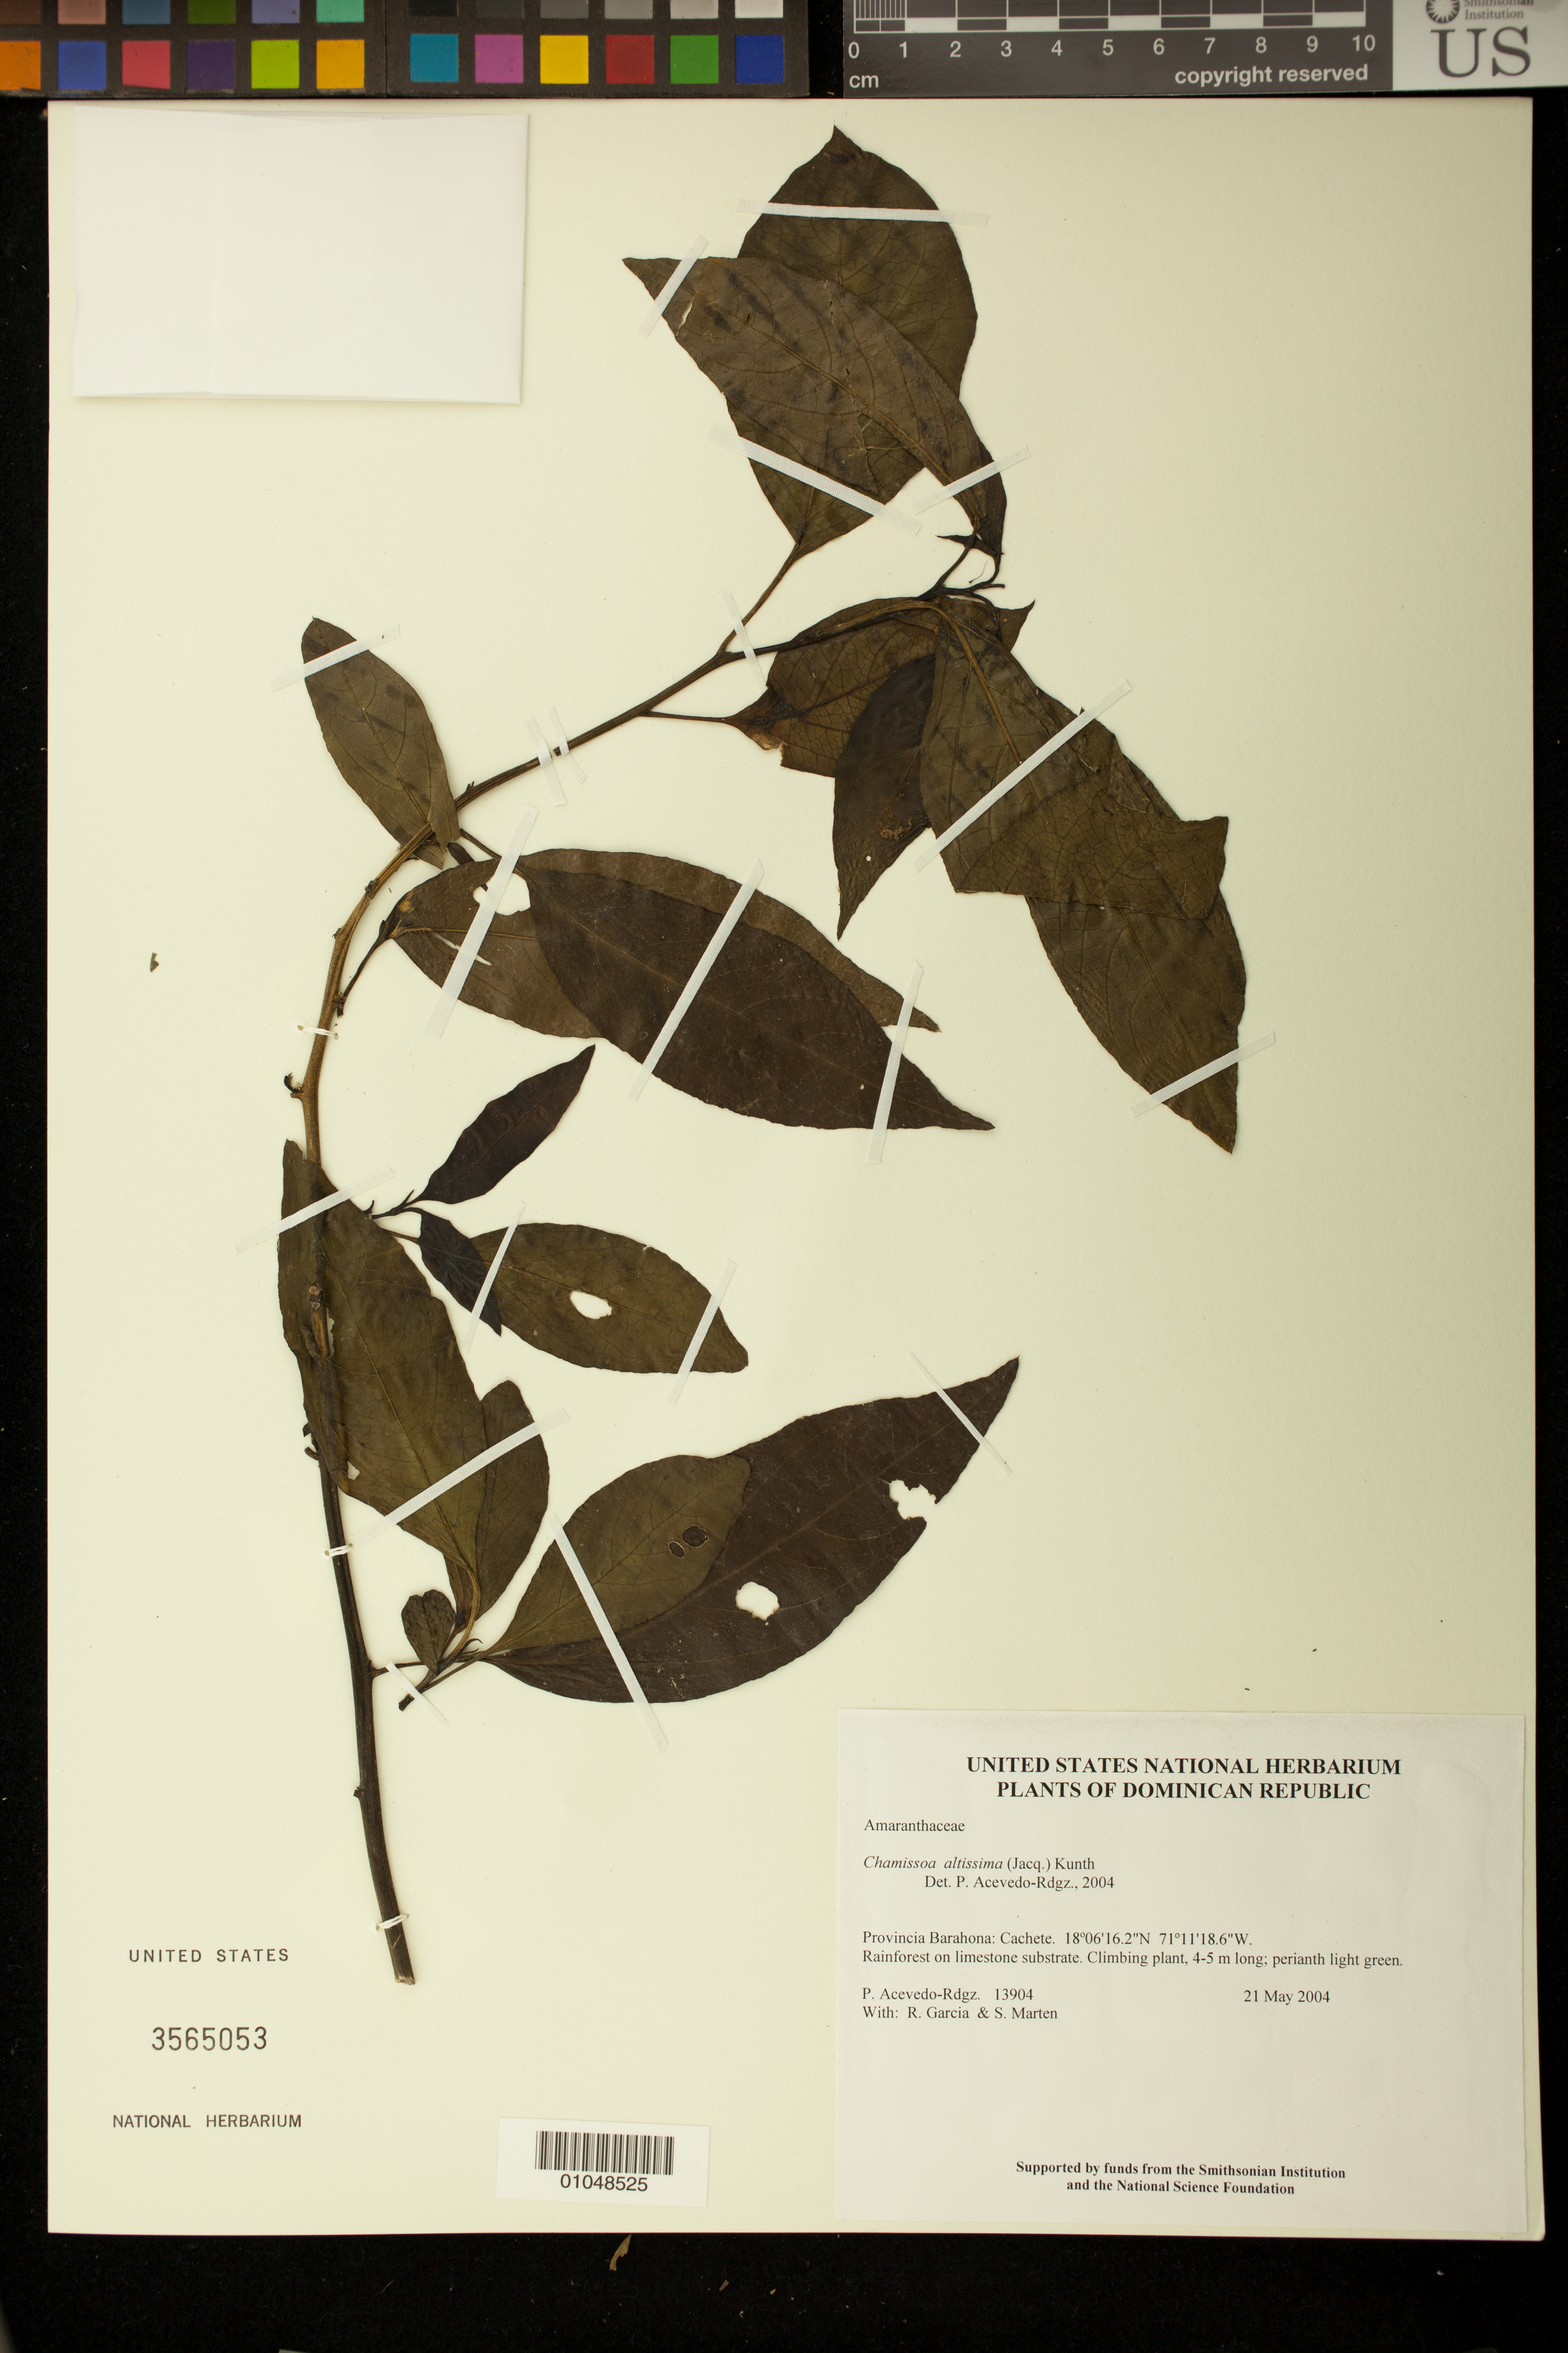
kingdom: Plantae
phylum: Tracheophyta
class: Magnoliopsida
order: Caryophyllales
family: Amaranthaceae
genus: Chamissoa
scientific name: Chamissoa altissima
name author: (Jacq.) Kunth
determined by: Acevedo-Rodríguez, P., (BOT), Smithsonian Institution - National Museum of Natural History (UNITED STATES)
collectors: P. Acevedo-Rodr., R. G. García & S. Marten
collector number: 13904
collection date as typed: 21 May 2004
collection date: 2004-05-21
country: Dominican Republic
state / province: Barahona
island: Hispaniola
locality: Cachete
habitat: Rainforest on limestone substrate.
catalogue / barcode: US 3565053